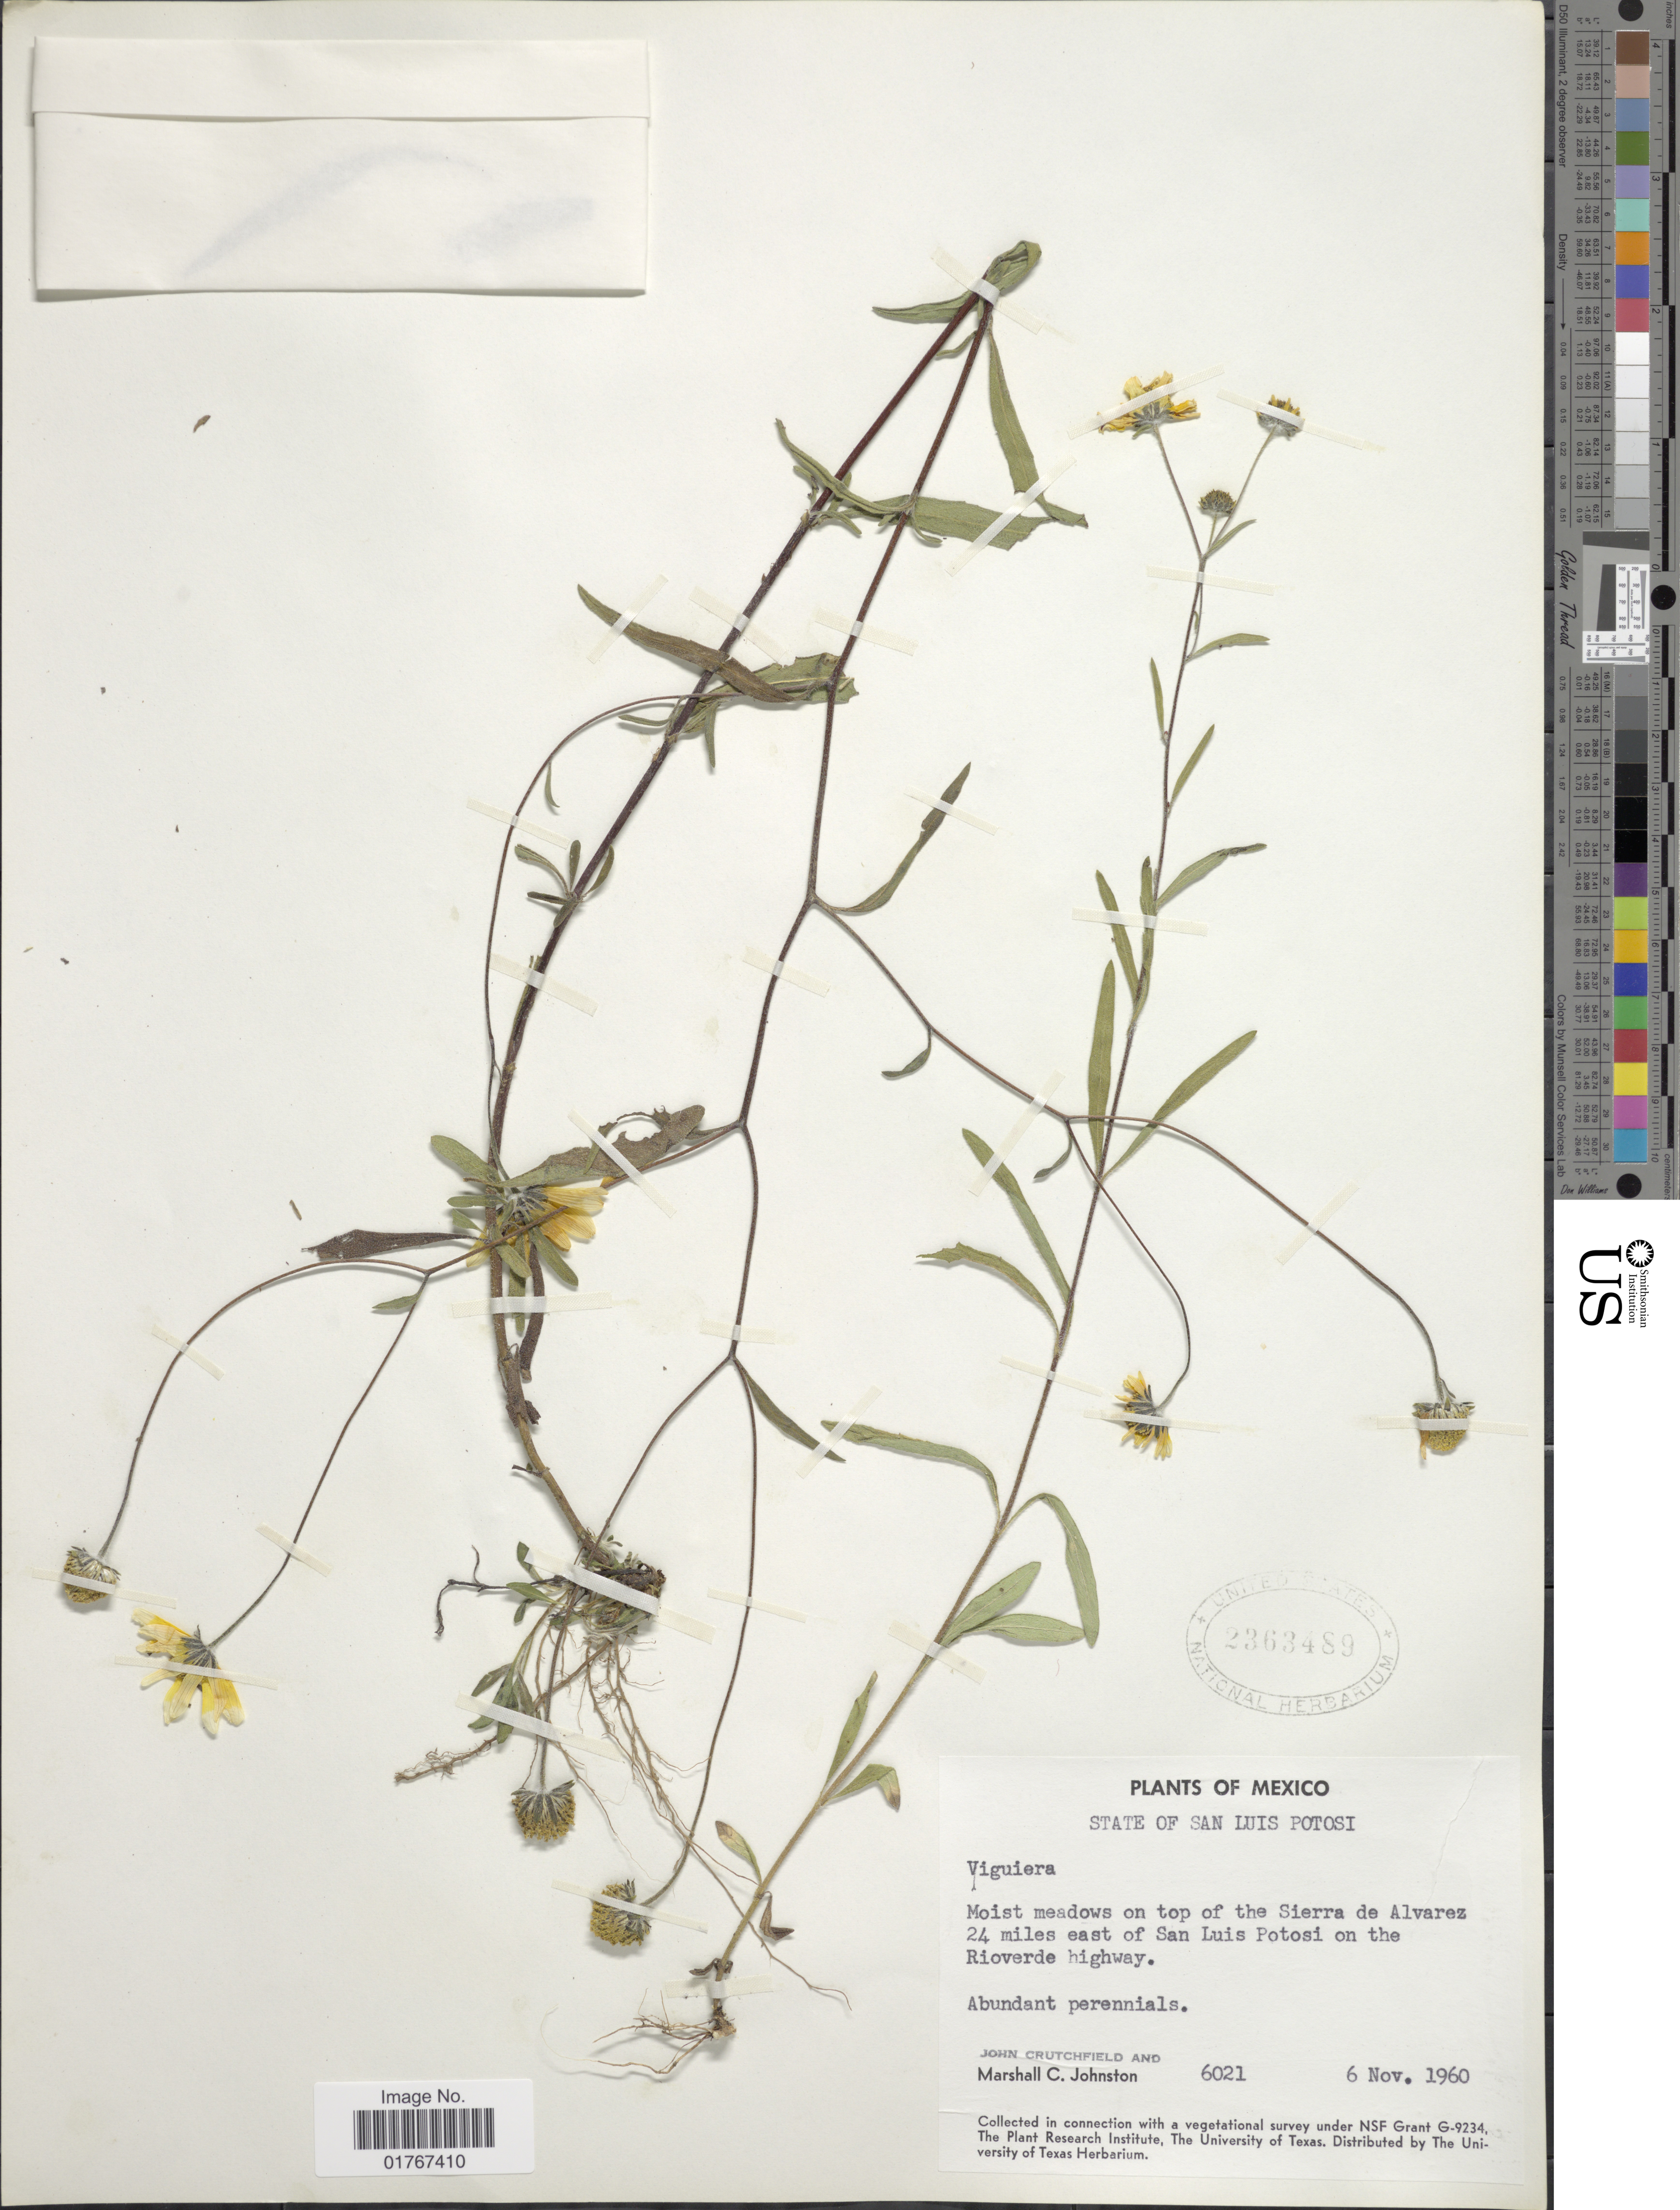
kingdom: Plantae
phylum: Tracheophyta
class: Magnoliopsida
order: Asterales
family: Asteraceae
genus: Heliomeris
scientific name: Heliomeris longifolia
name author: (B.L. Rob.) Cockerell & Greenm.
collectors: J. Crutchfield & M. Johnston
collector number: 6021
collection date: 1960-11-06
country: Mexico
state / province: San Luis Potosí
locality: Moist meadows on top of the Sierra de Alvarez 24 miles east of San Luis Potosi on the Rioverde highway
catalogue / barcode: US 2363489